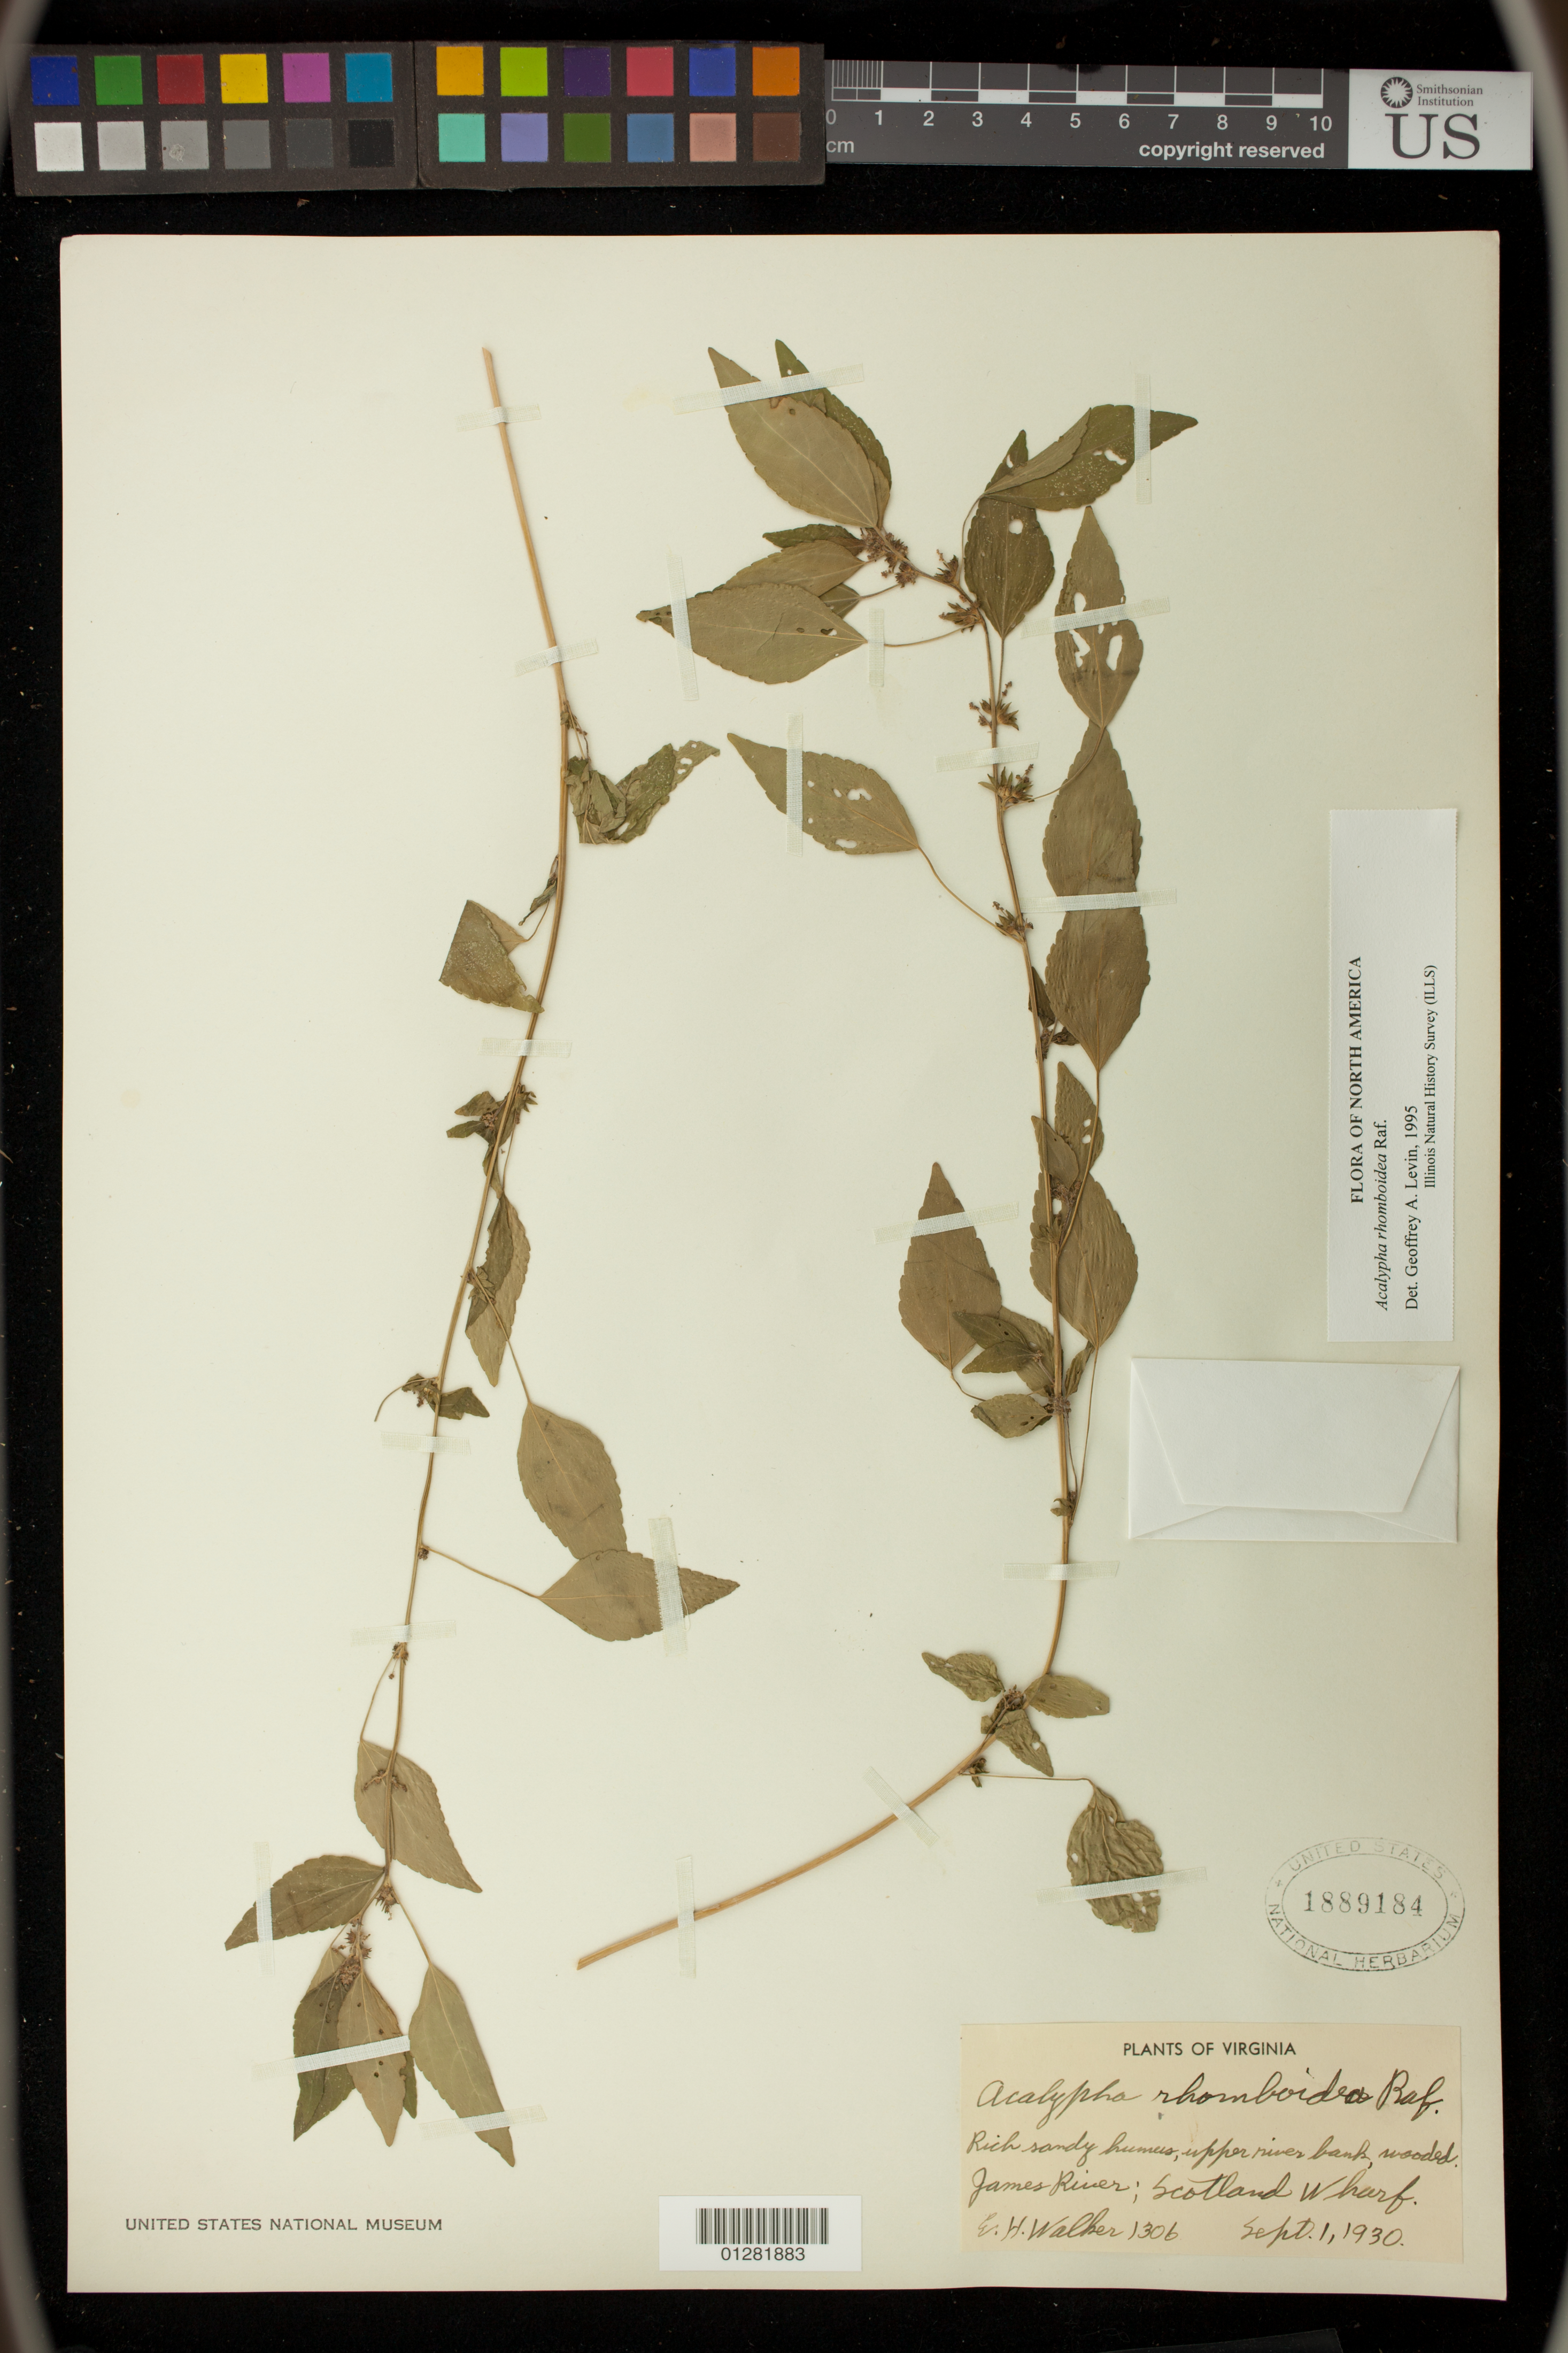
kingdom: Plantae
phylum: Tracheophyta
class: Magnoliopsida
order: Malpighiales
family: Euphorbiaceae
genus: Acalypha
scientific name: Acalypha rhomboidea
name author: Raf.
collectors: E. H. Walker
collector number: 1306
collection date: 1930-09-01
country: United States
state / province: Virginia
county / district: Surry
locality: Upper bank of James River; Scotland Wharf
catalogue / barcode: US 1889184